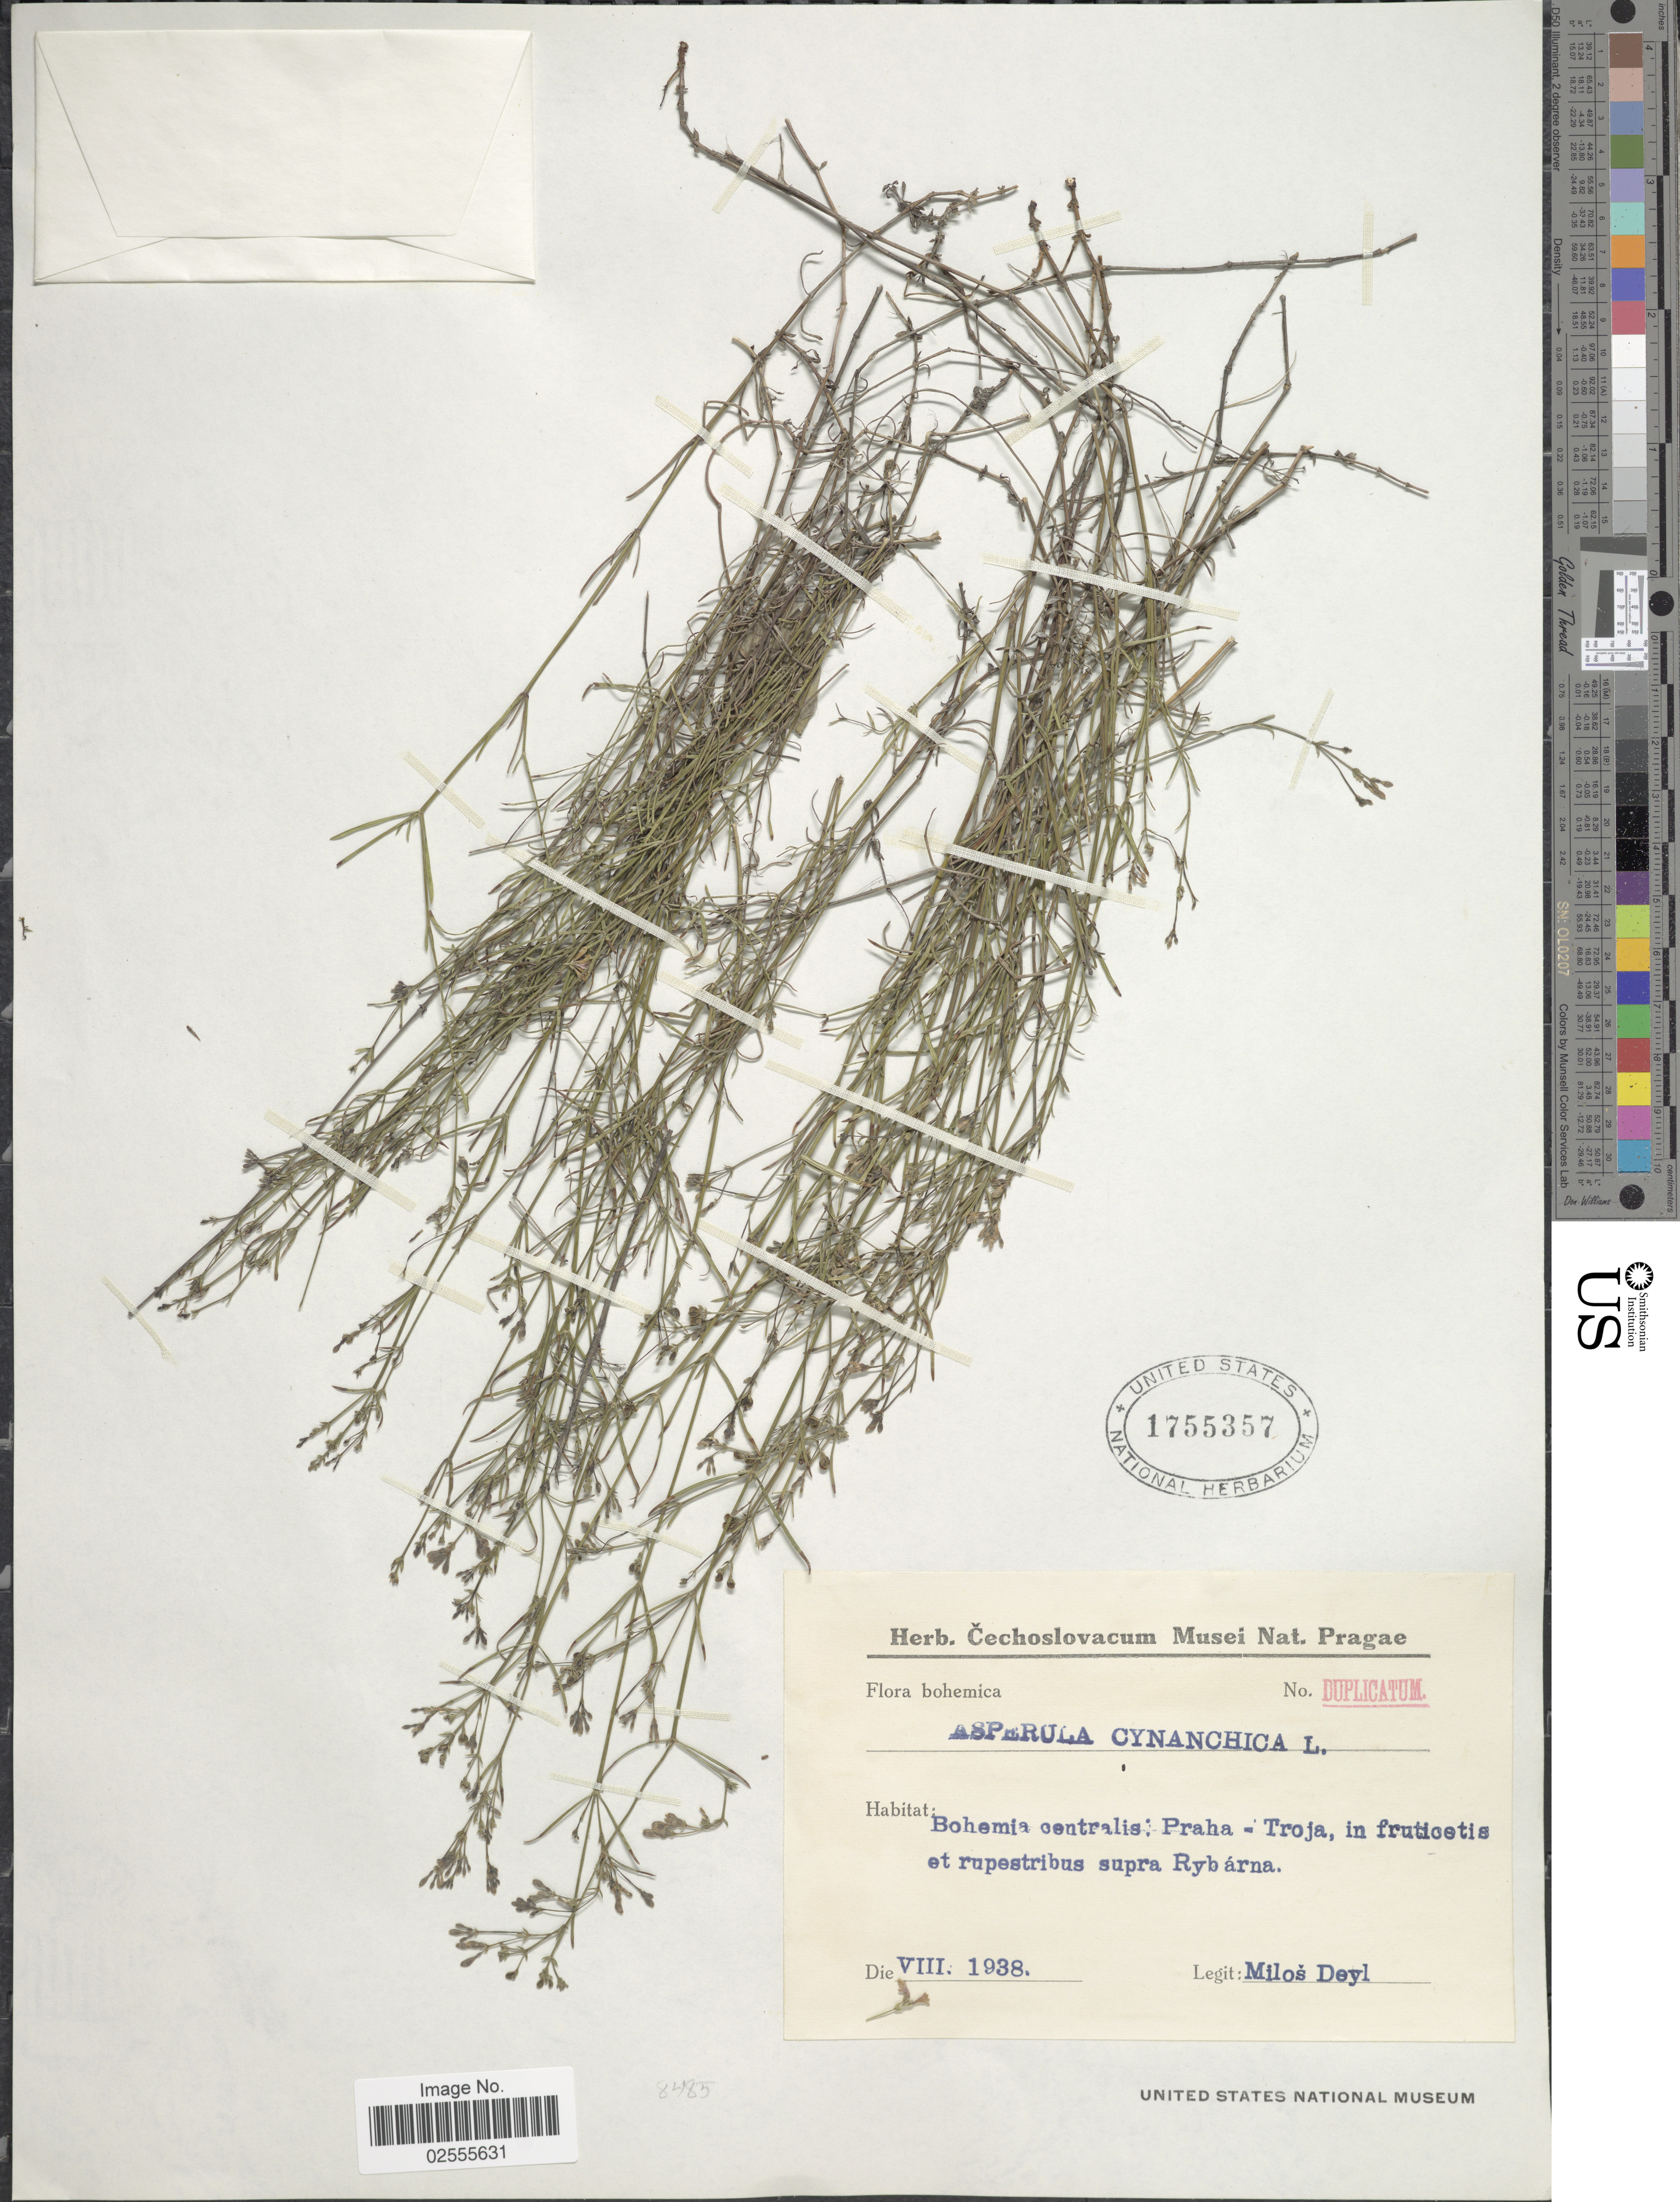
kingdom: Plantae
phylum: Tracheophyta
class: Magnoliopsida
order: Gentianales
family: Rubiaceae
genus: Asperula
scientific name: Asperula cynanchica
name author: L.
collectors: M. Deyl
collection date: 1938-08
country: Czechia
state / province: Central Bohemian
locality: Bohemia centralis: Praha-Troja, in fruticetis et rupestribus supra Rybarna.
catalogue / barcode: US 1755357